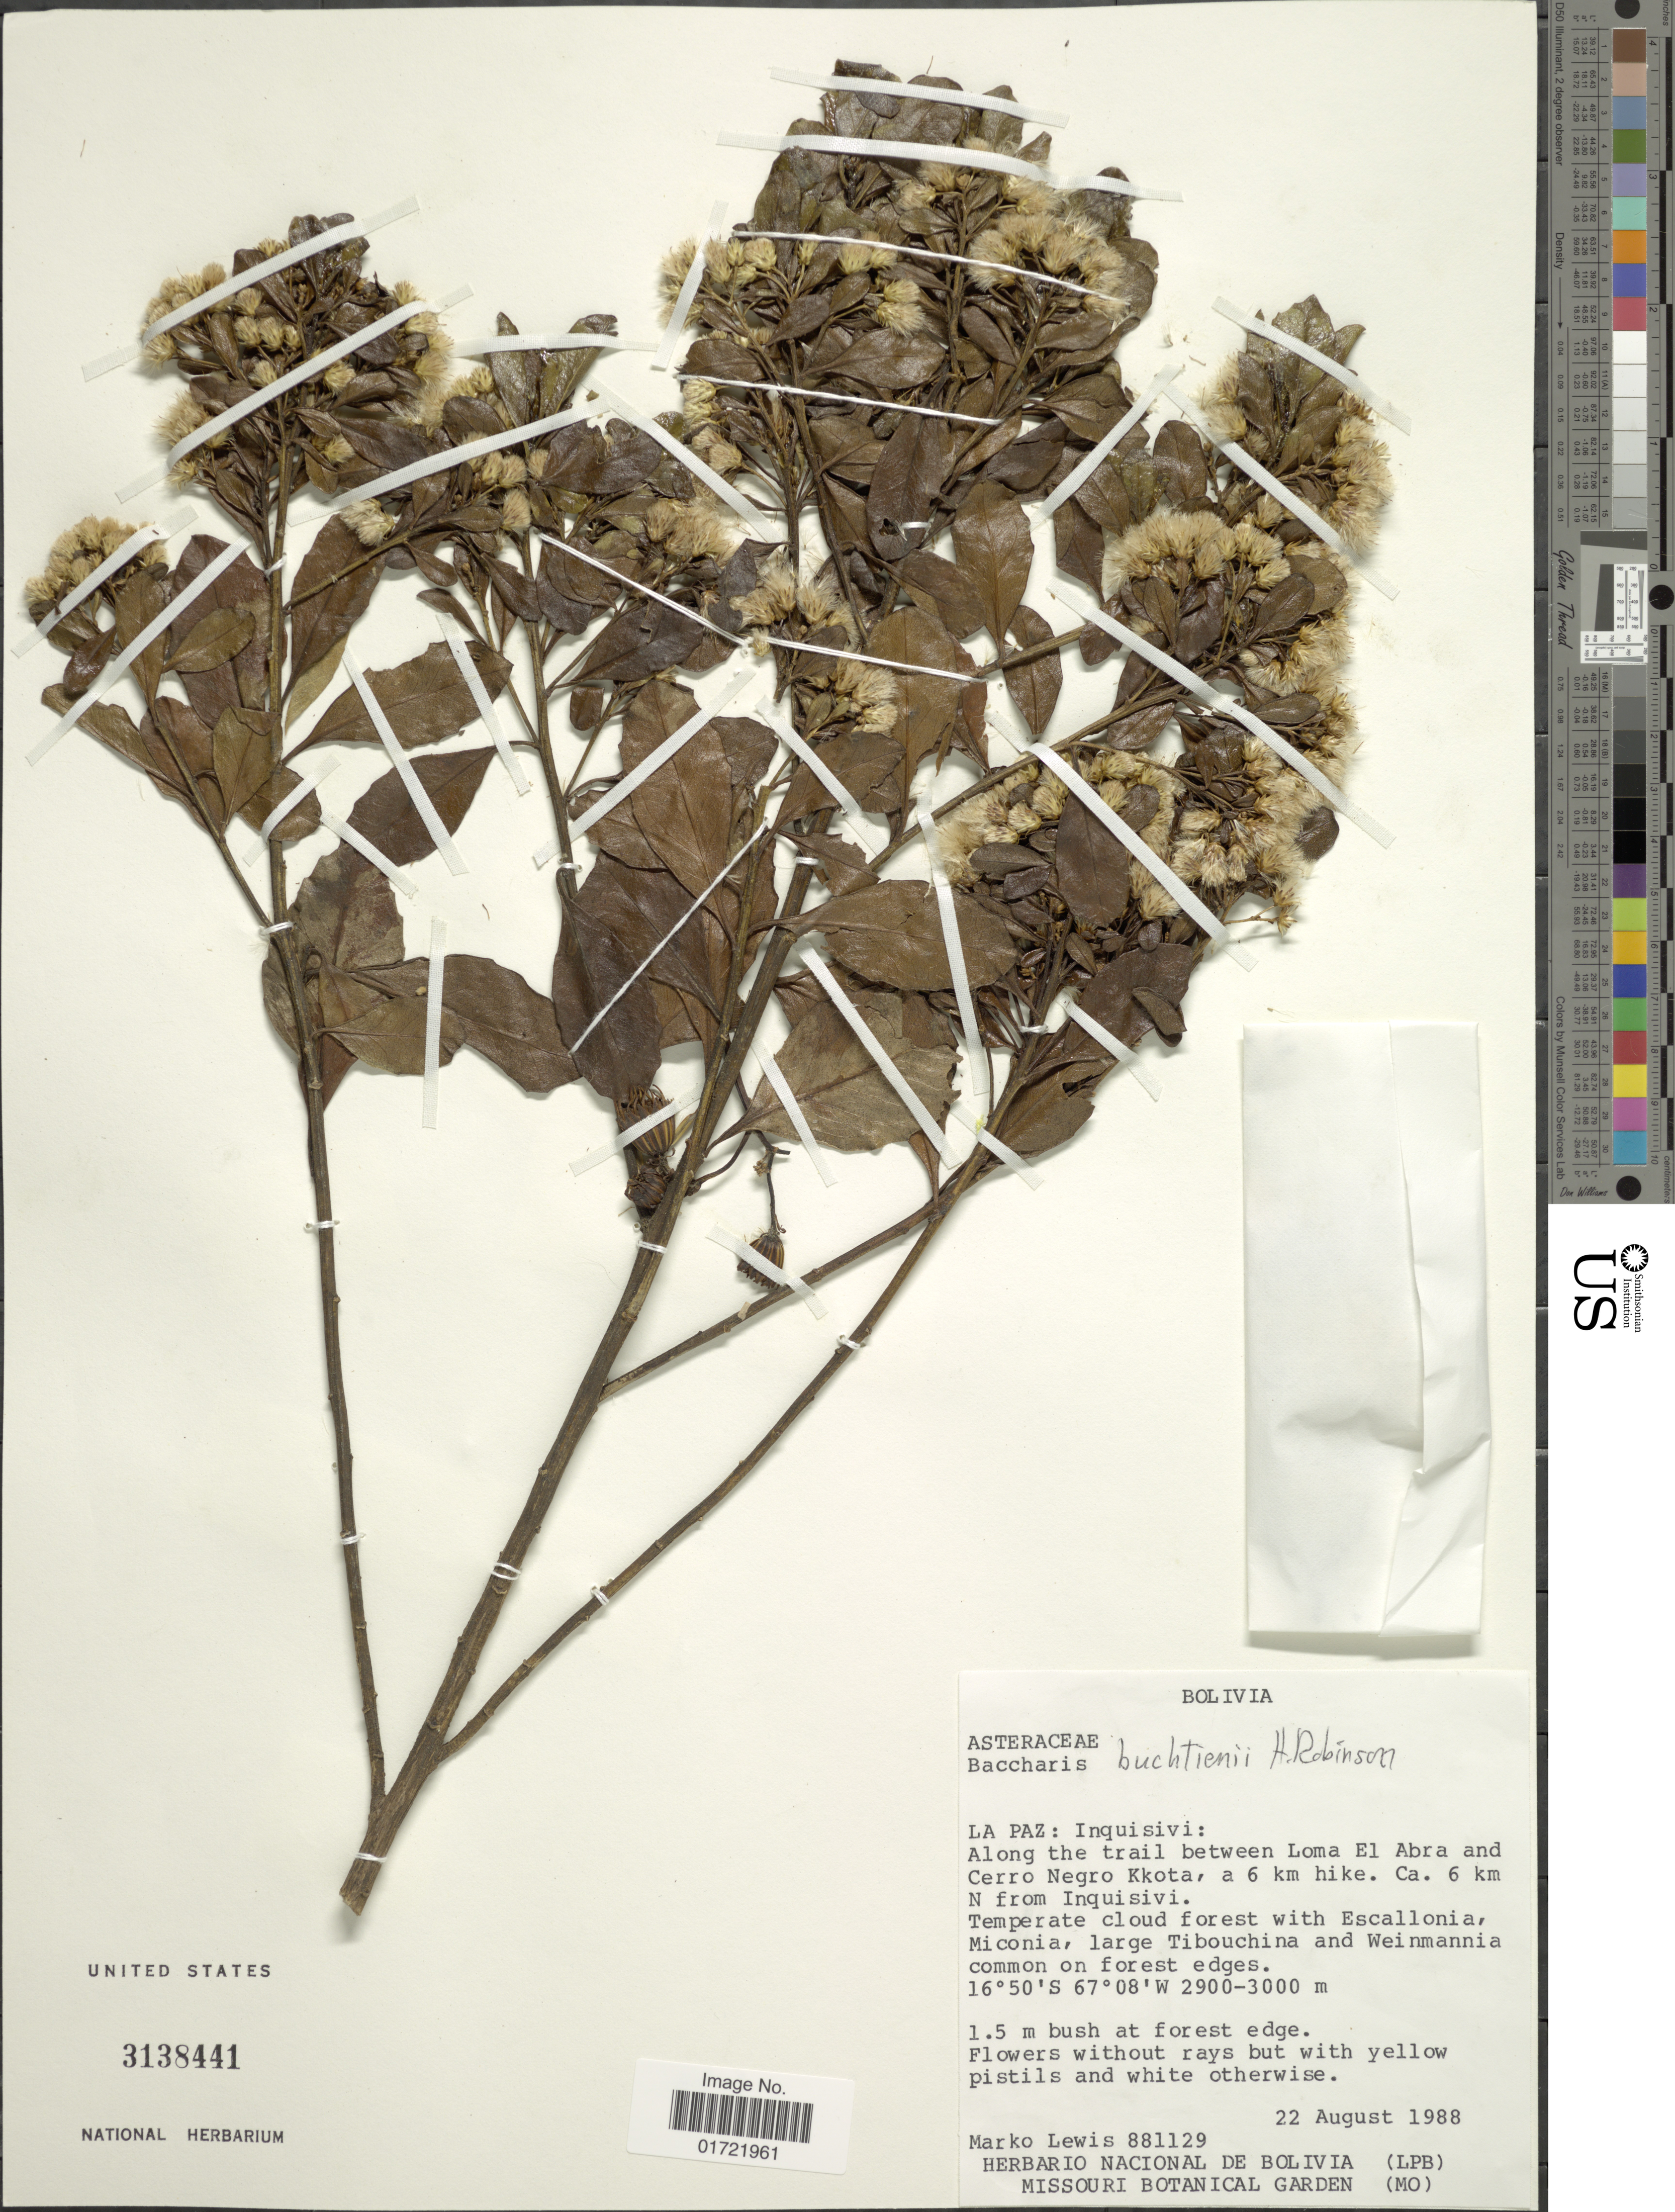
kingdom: Plantae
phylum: Tracheophyta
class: Magnoliopsida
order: Asterales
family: Asteraceae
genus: Baccharis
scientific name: Baccharis buchtienii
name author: H. Rob.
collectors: M. A. Lewis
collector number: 881129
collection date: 1988-08-22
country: Bolivia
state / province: La Paz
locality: Inquisivi: Along the trail beteween Loma El Abra and Ceror Negro Kkota, a 6 km hike. Ca. 6 km N from Inquisivi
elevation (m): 2900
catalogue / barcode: US 3138441